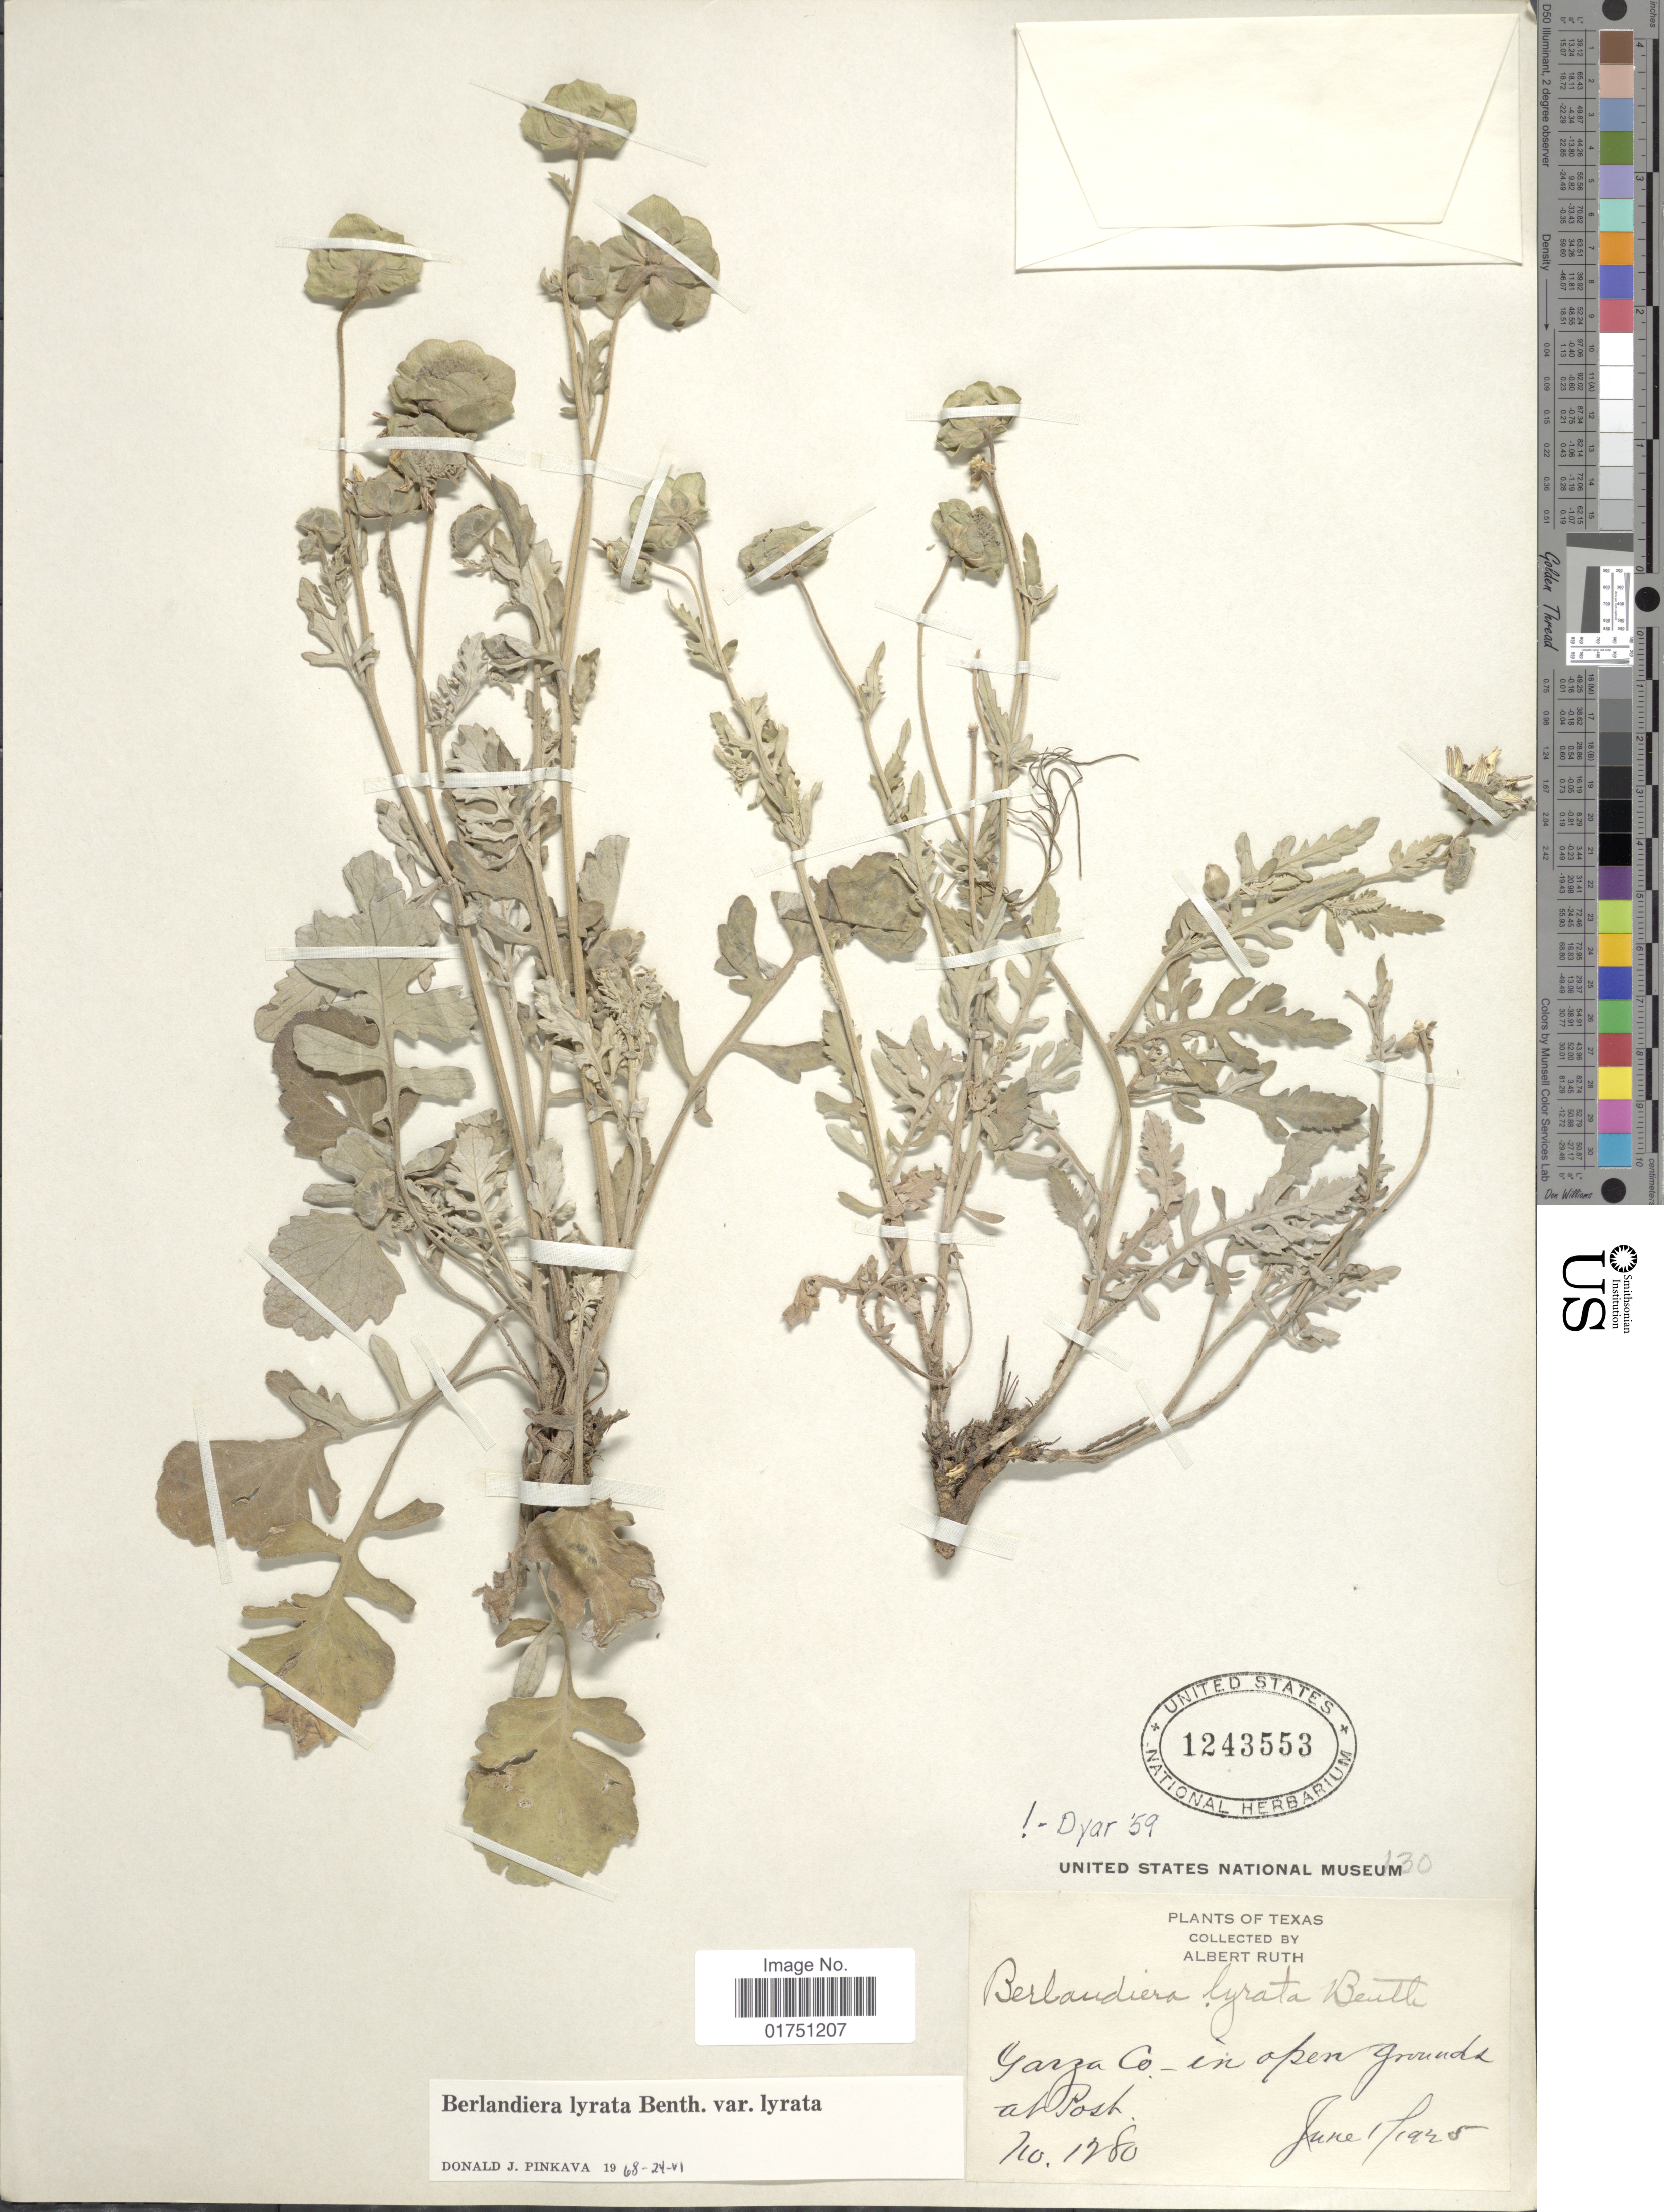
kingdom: Plantae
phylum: Tracheophyta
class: Magnoliopsida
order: Asterales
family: Asteraceae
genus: Berlandiera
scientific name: Berlandiera lyrata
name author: Benth.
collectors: A. Ruth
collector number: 1280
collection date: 1925-06-01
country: United States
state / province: Texas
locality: Garza Co. - in open grounds at Post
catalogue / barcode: US 1243553